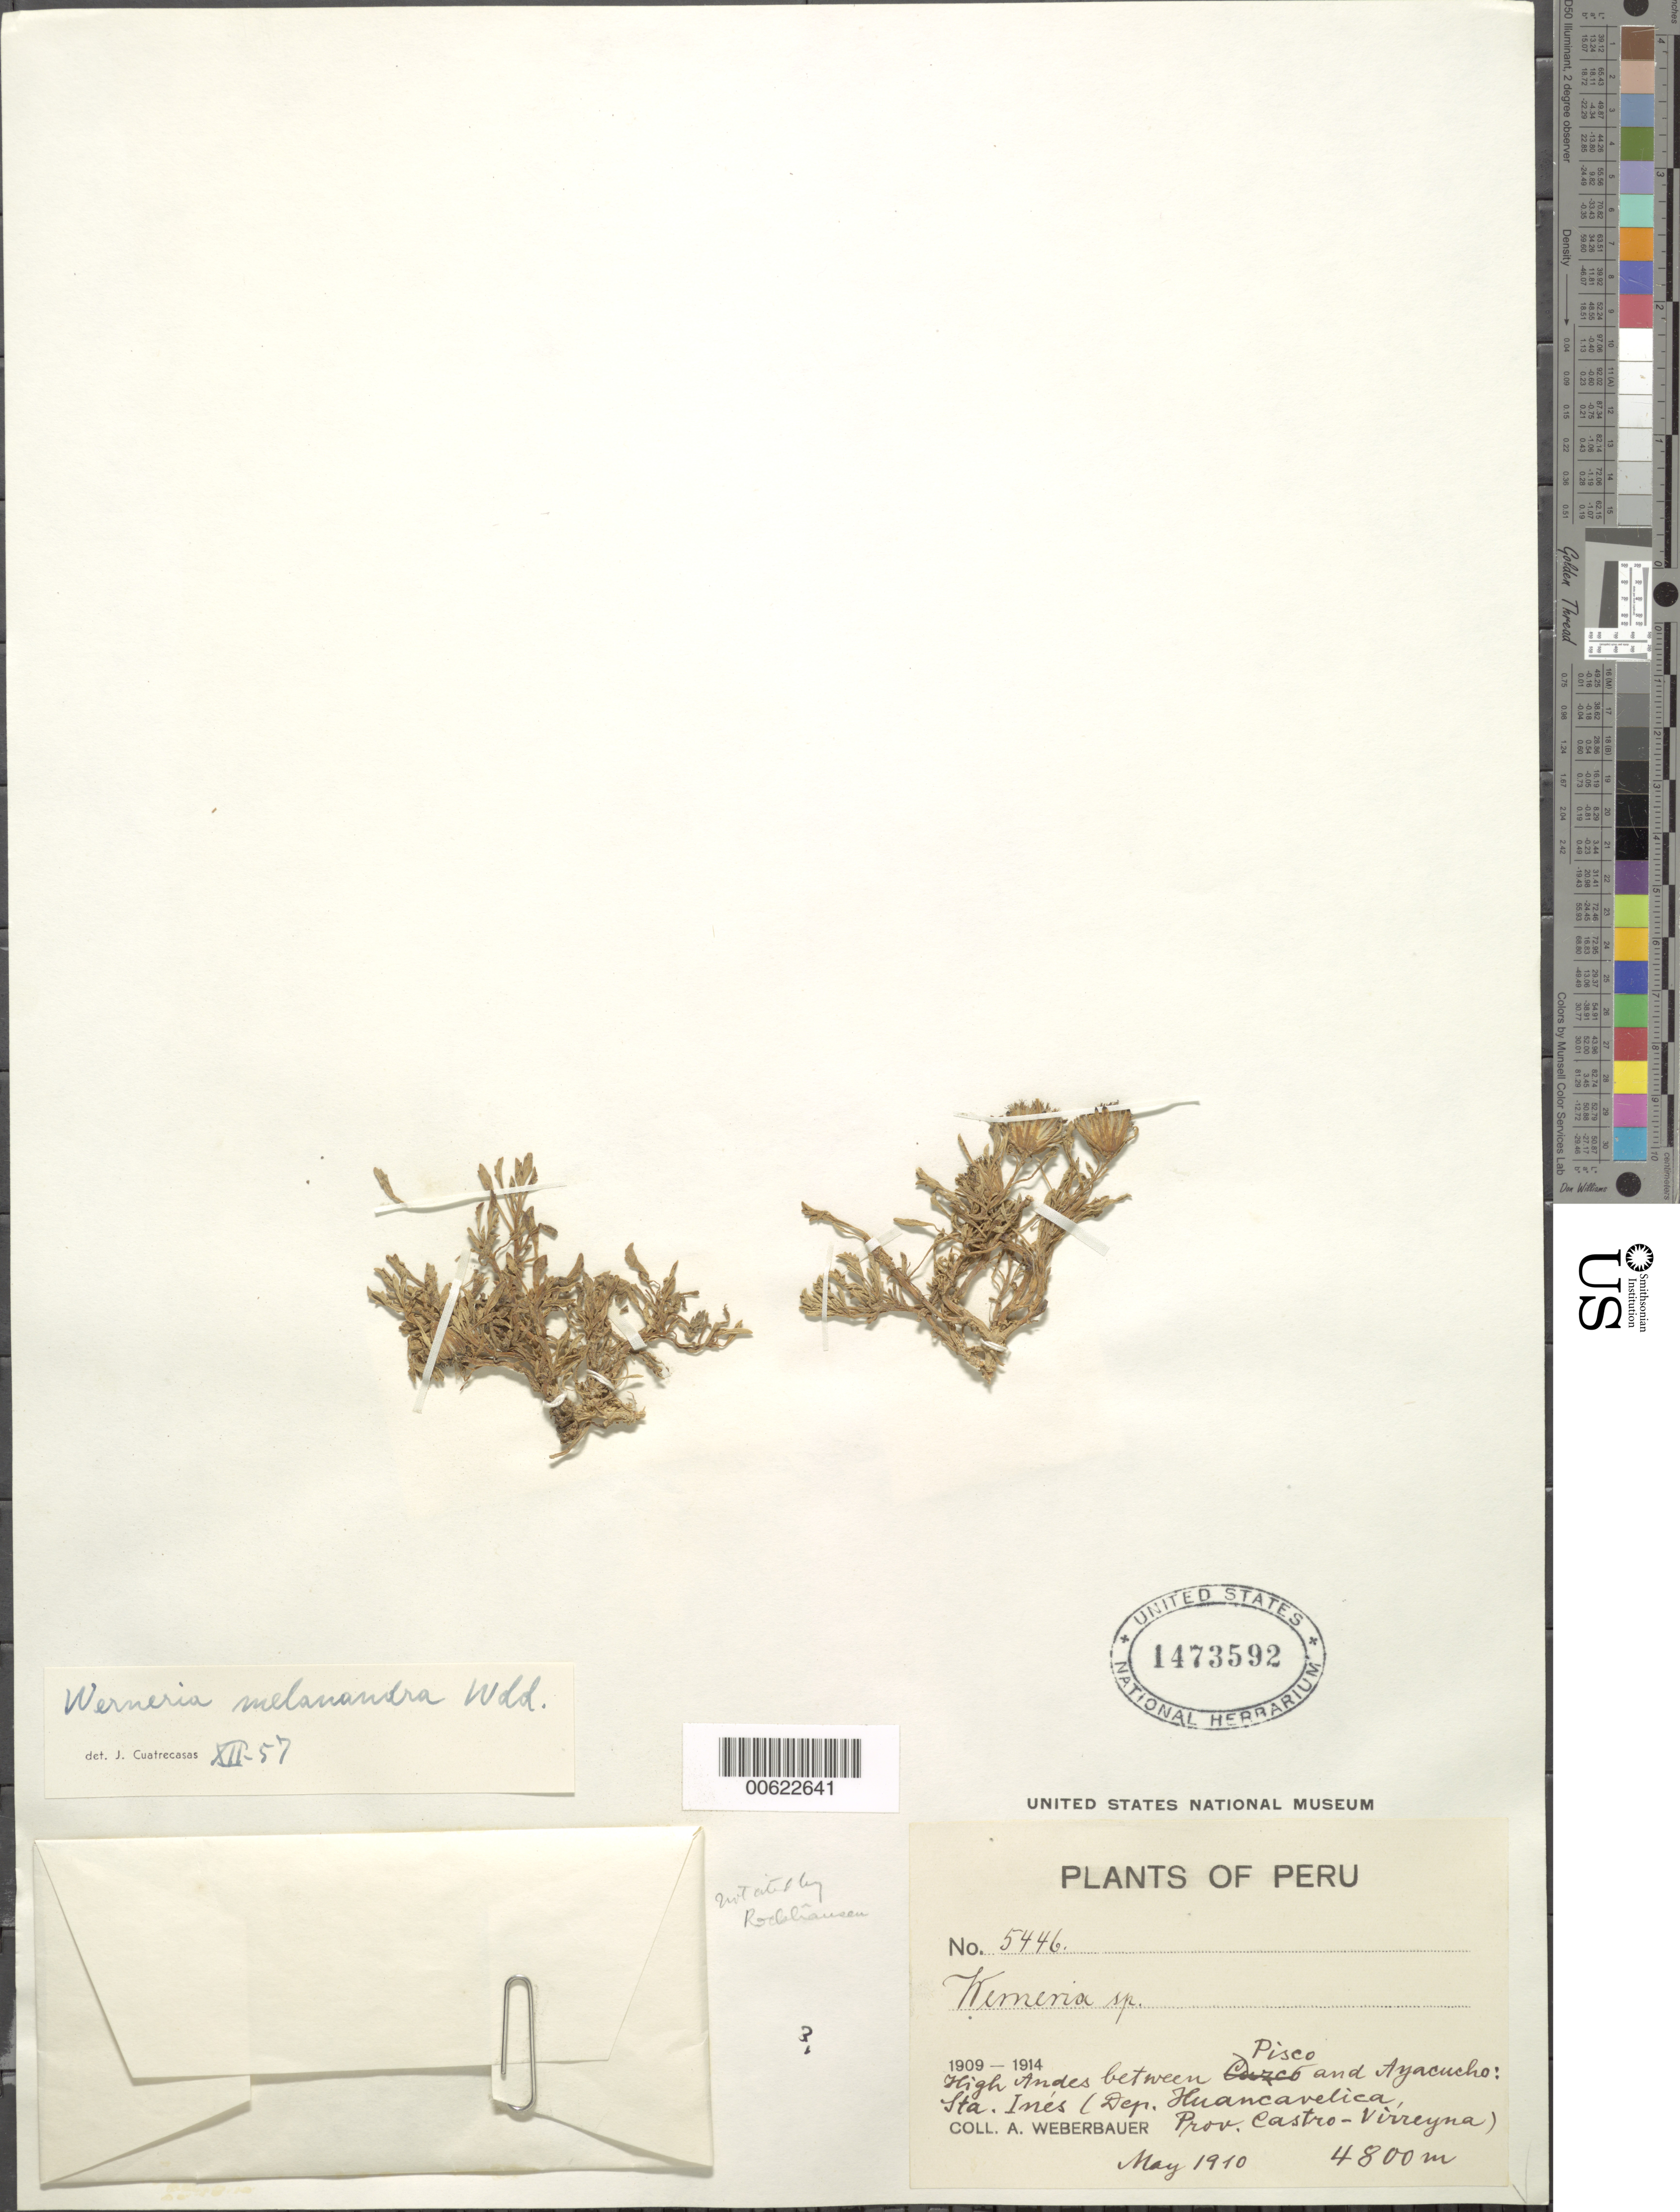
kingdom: Plantae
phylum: Tracheophyta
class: Magnoliopsida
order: Asterales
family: Asteraceae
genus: Senecio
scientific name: Senecio melanandra J. Calvo et al. ined.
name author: J. Calvo et al.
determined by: Calvo, Joel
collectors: A. Weberbauer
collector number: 5446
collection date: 1910-05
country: Peru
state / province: Huancavelica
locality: High Andes between Posco and Ayacucho: Sta. Ines.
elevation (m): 4800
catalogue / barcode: US 1473592